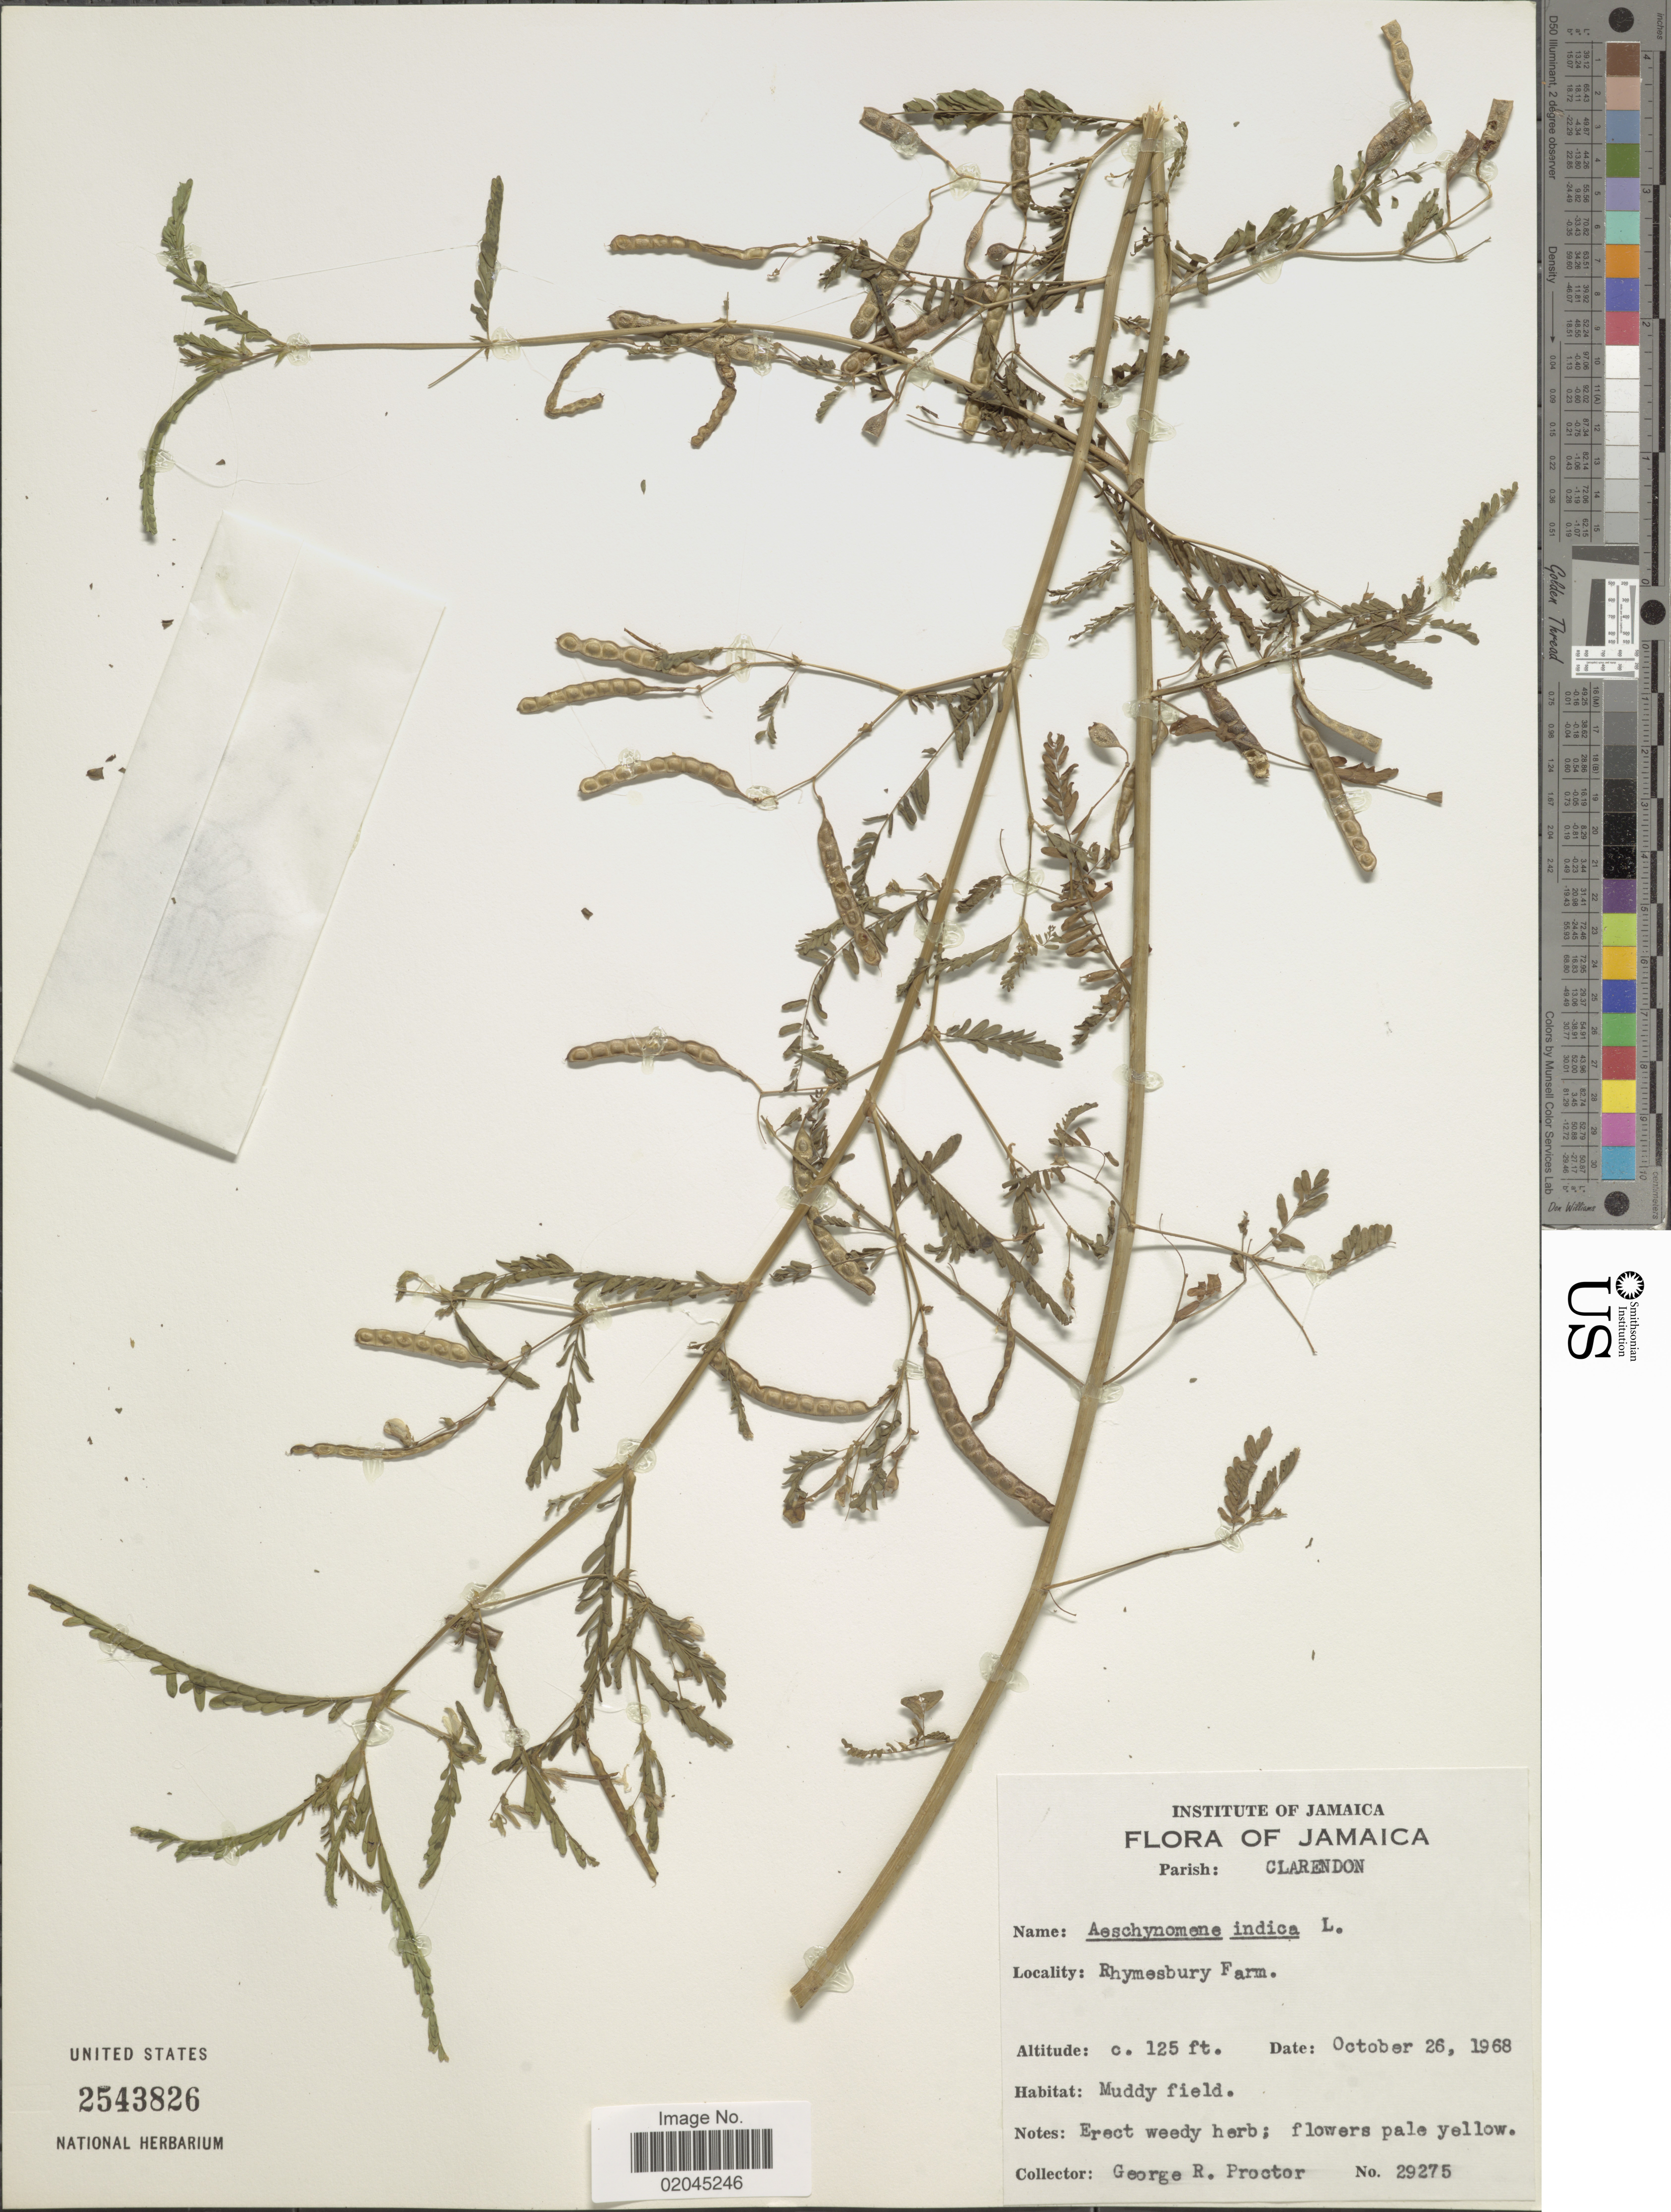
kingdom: Plantae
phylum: Tracheophyta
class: Magnoliopsida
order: Fabales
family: Fabaceae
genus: Aeschynomene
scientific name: Aeschynomene evenia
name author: C. Wright in Sauvalle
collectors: G. Proctor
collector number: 29275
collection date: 1968-10-26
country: Jamaica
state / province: Clarendon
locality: Parish: Clarendon, Rhymesbury Farm, Muddy field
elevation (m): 38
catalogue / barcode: US 2543826